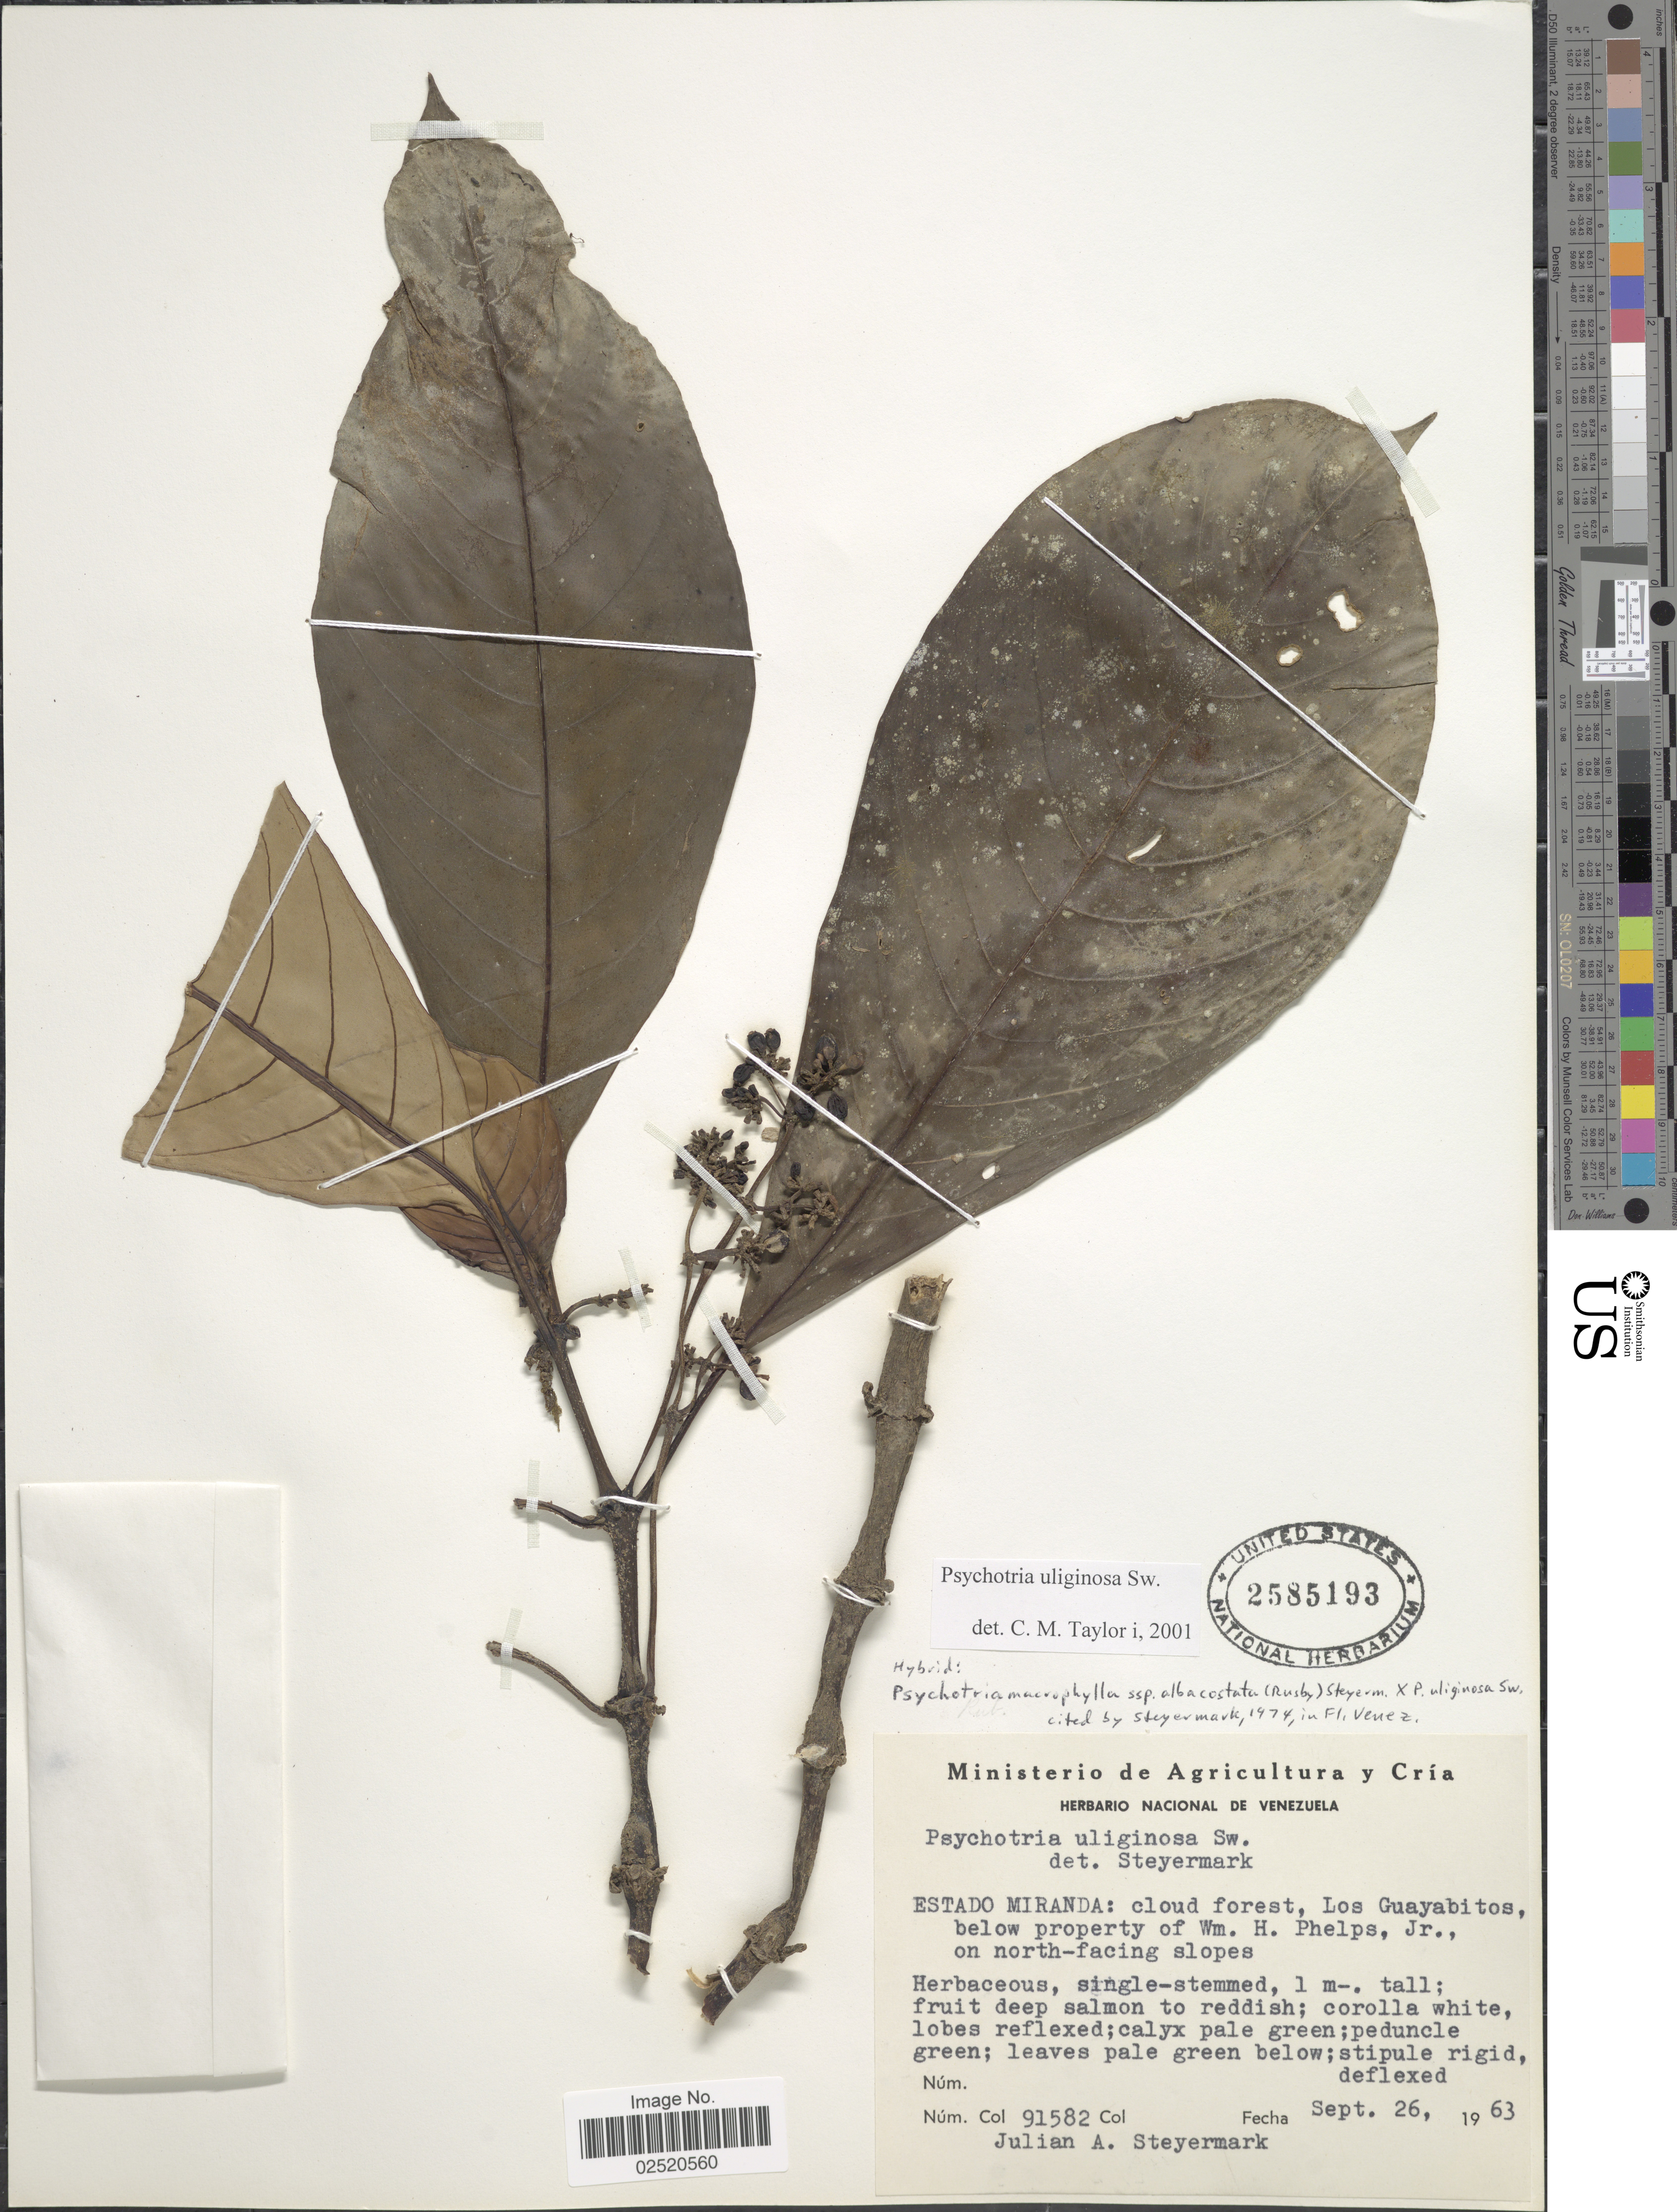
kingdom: Plantae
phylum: Tracheophyta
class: Magnoliopsida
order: Gentianales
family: Rubiaceae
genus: Psychotria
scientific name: Psychotria uliginosa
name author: Sw.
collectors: J. Steyermark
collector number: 91582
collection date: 1963-09-26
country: Venezuela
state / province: Miranda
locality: Los Guayabitos, below property of Wm. H. Phelps, Jr., on north-facing slopes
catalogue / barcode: US 2585193